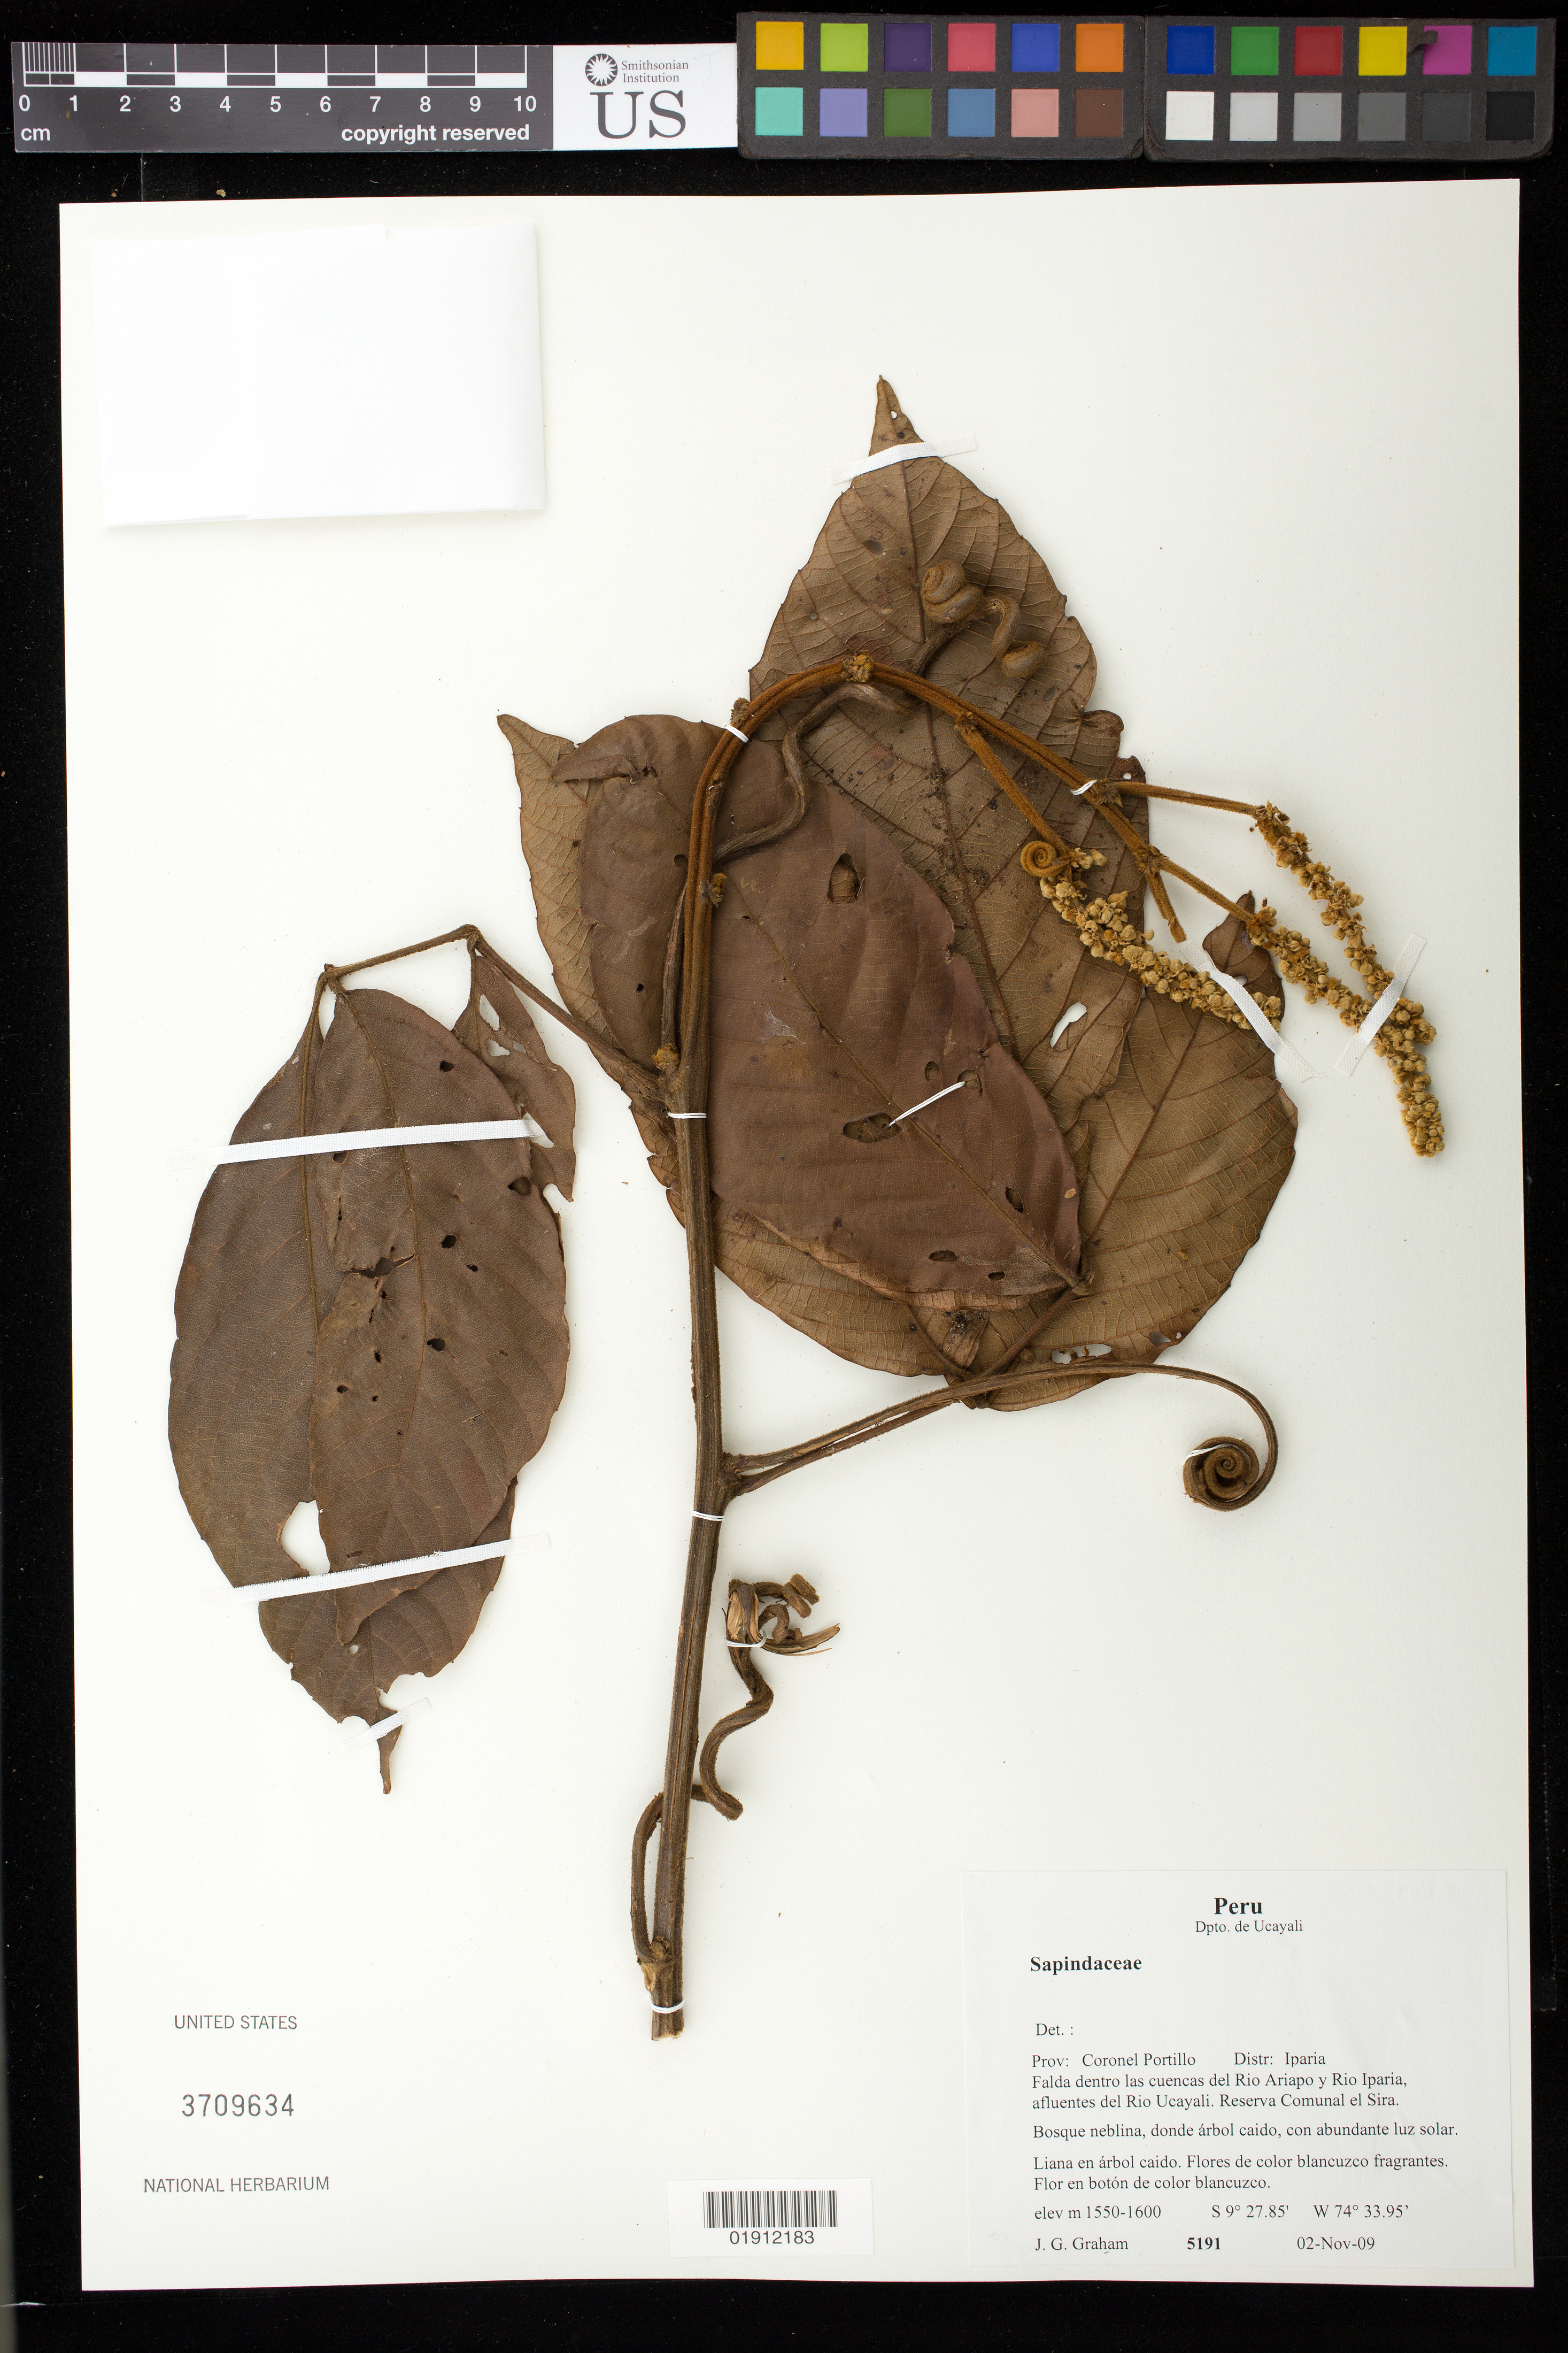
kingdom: Plantae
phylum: Tracheophyta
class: Magnoliopsida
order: Sapindales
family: Sapindaceae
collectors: J. Graham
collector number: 5191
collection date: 2009-11-02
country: Peru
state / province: Ucayali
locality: Prov. Coronel Portillo, Distr. Iparia, falda dentro las cuencas del Rio Airapo y Iparia, afluentes del Rio Ucayali, Reserva Comunal el Sira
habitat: Bosque neblina, donde árbol caido, con abundante luz solar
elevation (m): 1550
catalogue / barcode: US 3709634